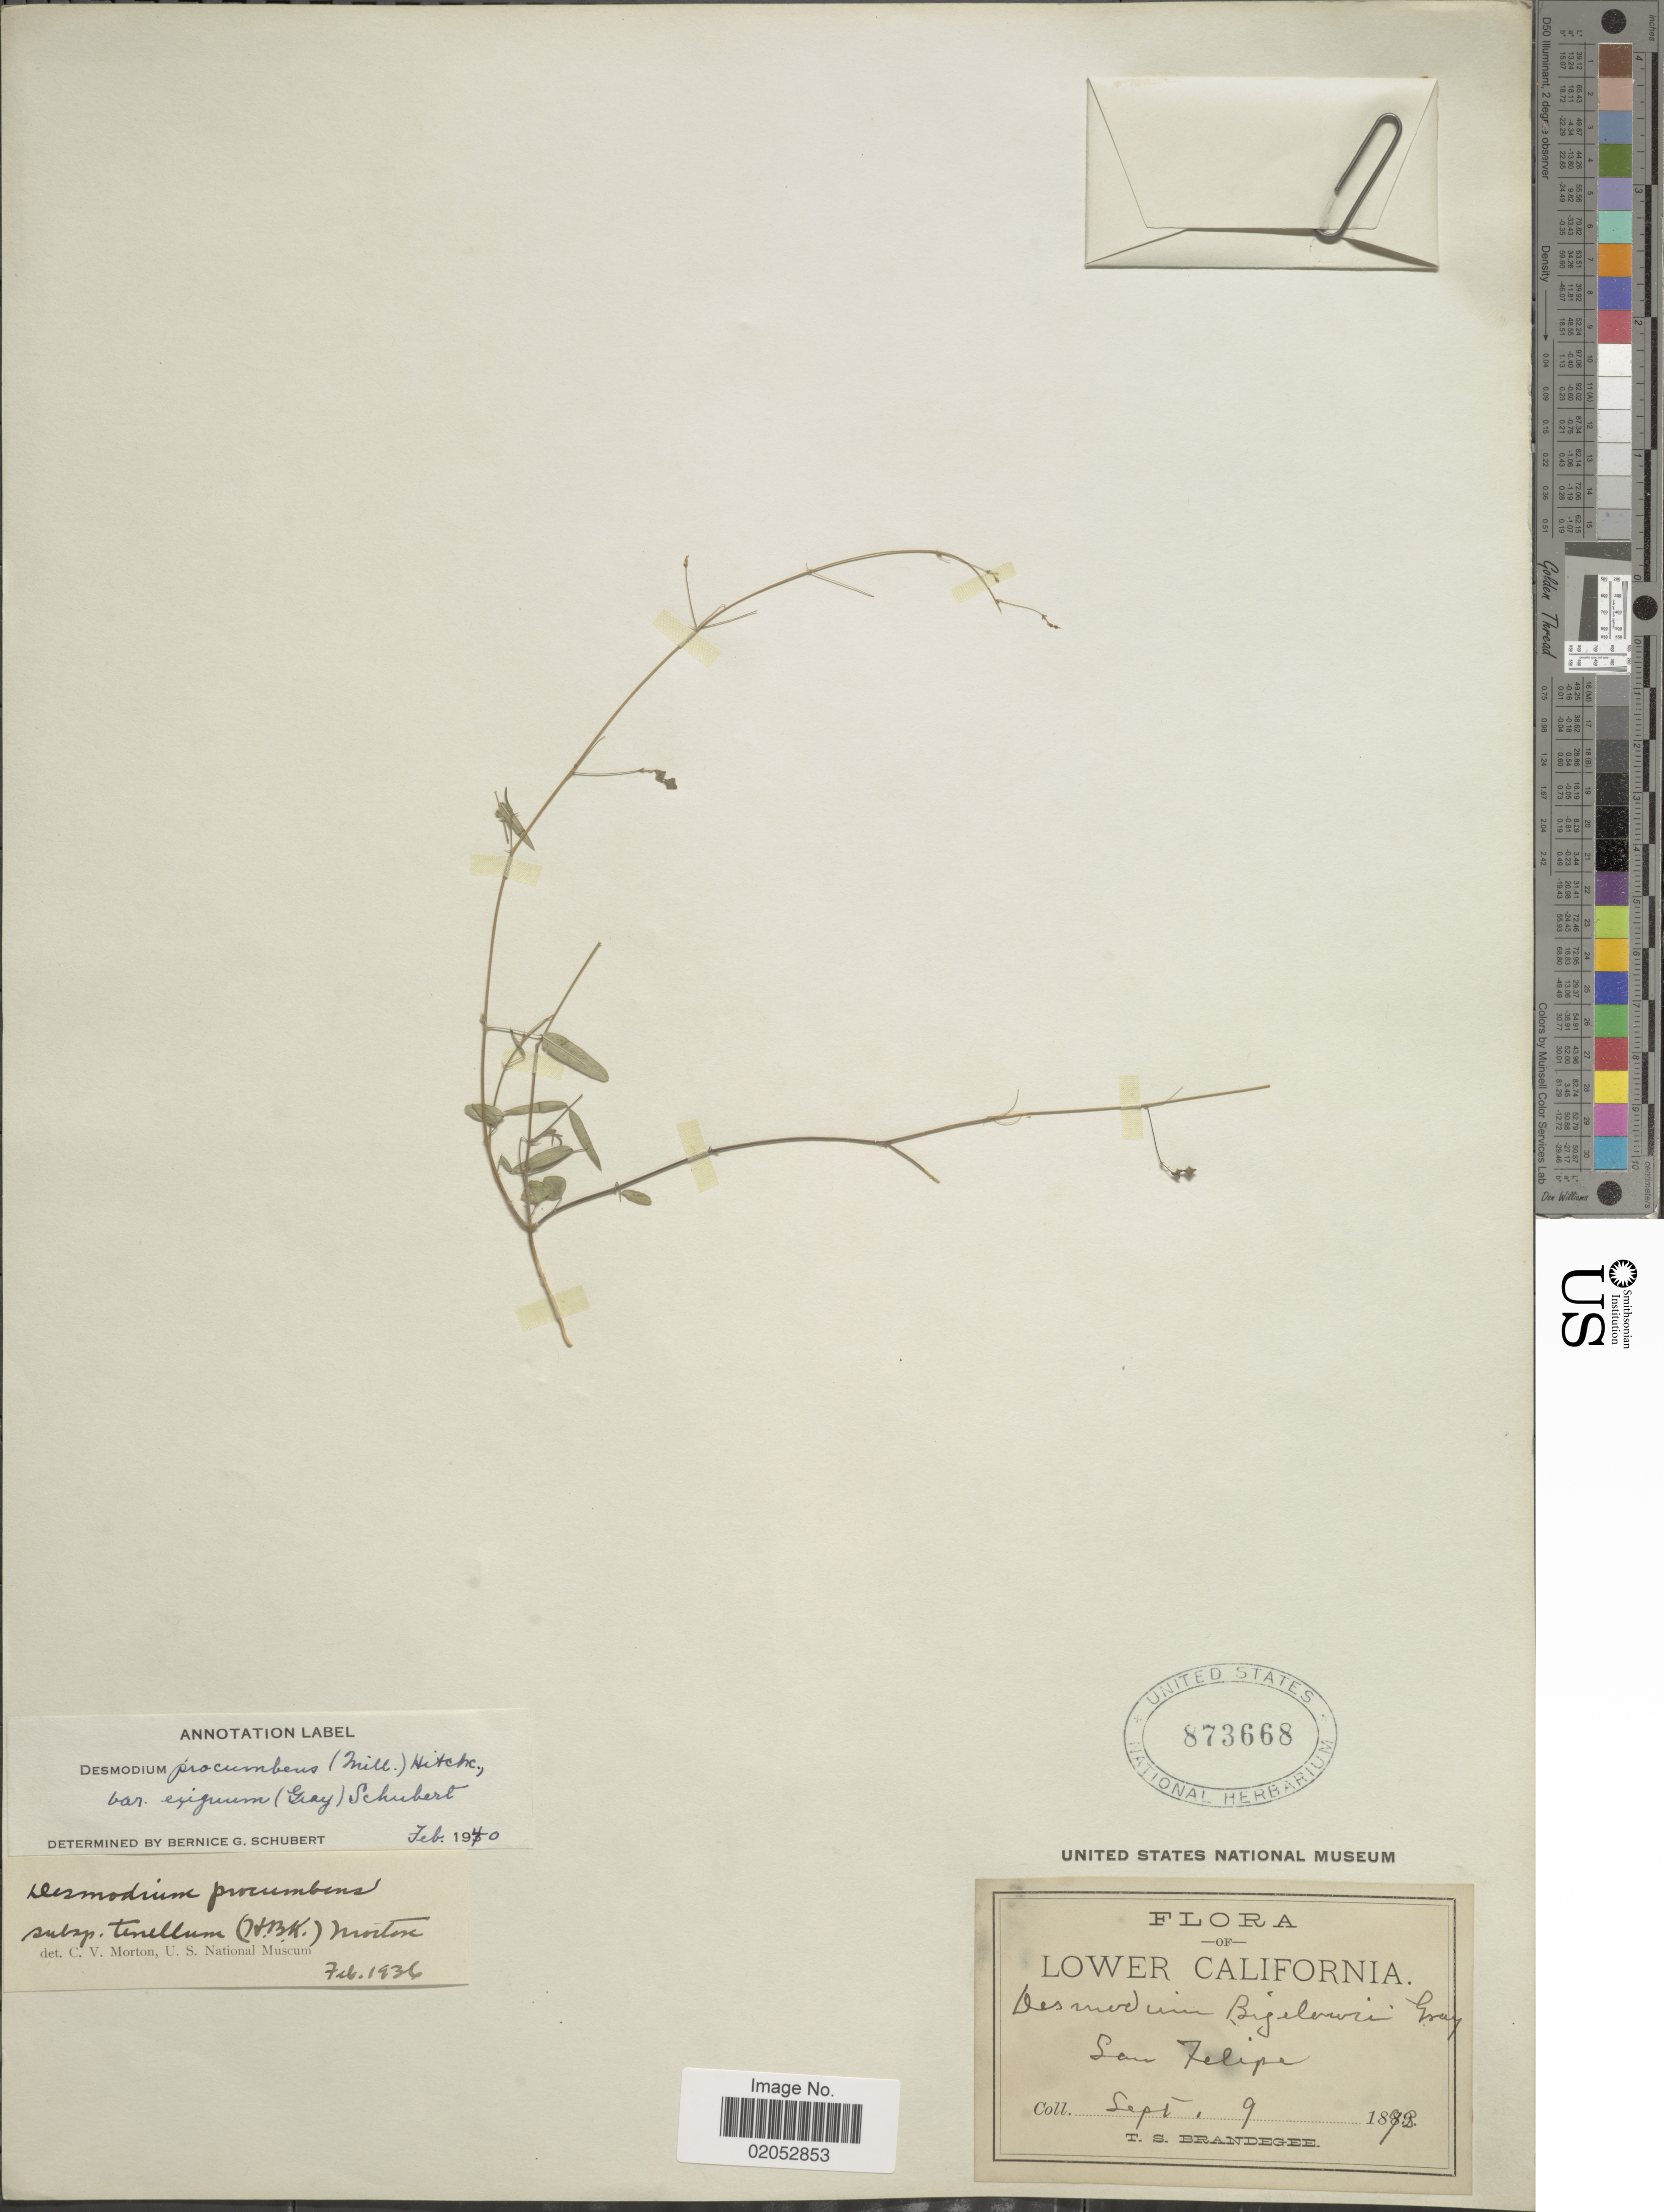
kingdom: Plantae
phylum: Tracheophyta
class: Magnoliopsida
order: Fabales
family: Fabaceae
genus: Desmodium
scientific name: Desmodium procumbens var. exiguum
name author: (A. Gray) B.G. Schub.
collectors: T. S. Brandegee (herbarium)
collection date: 1873-09-09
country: Mexico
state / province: Baja California Norte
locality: San Felipe, Lower California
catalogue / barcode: US 873668